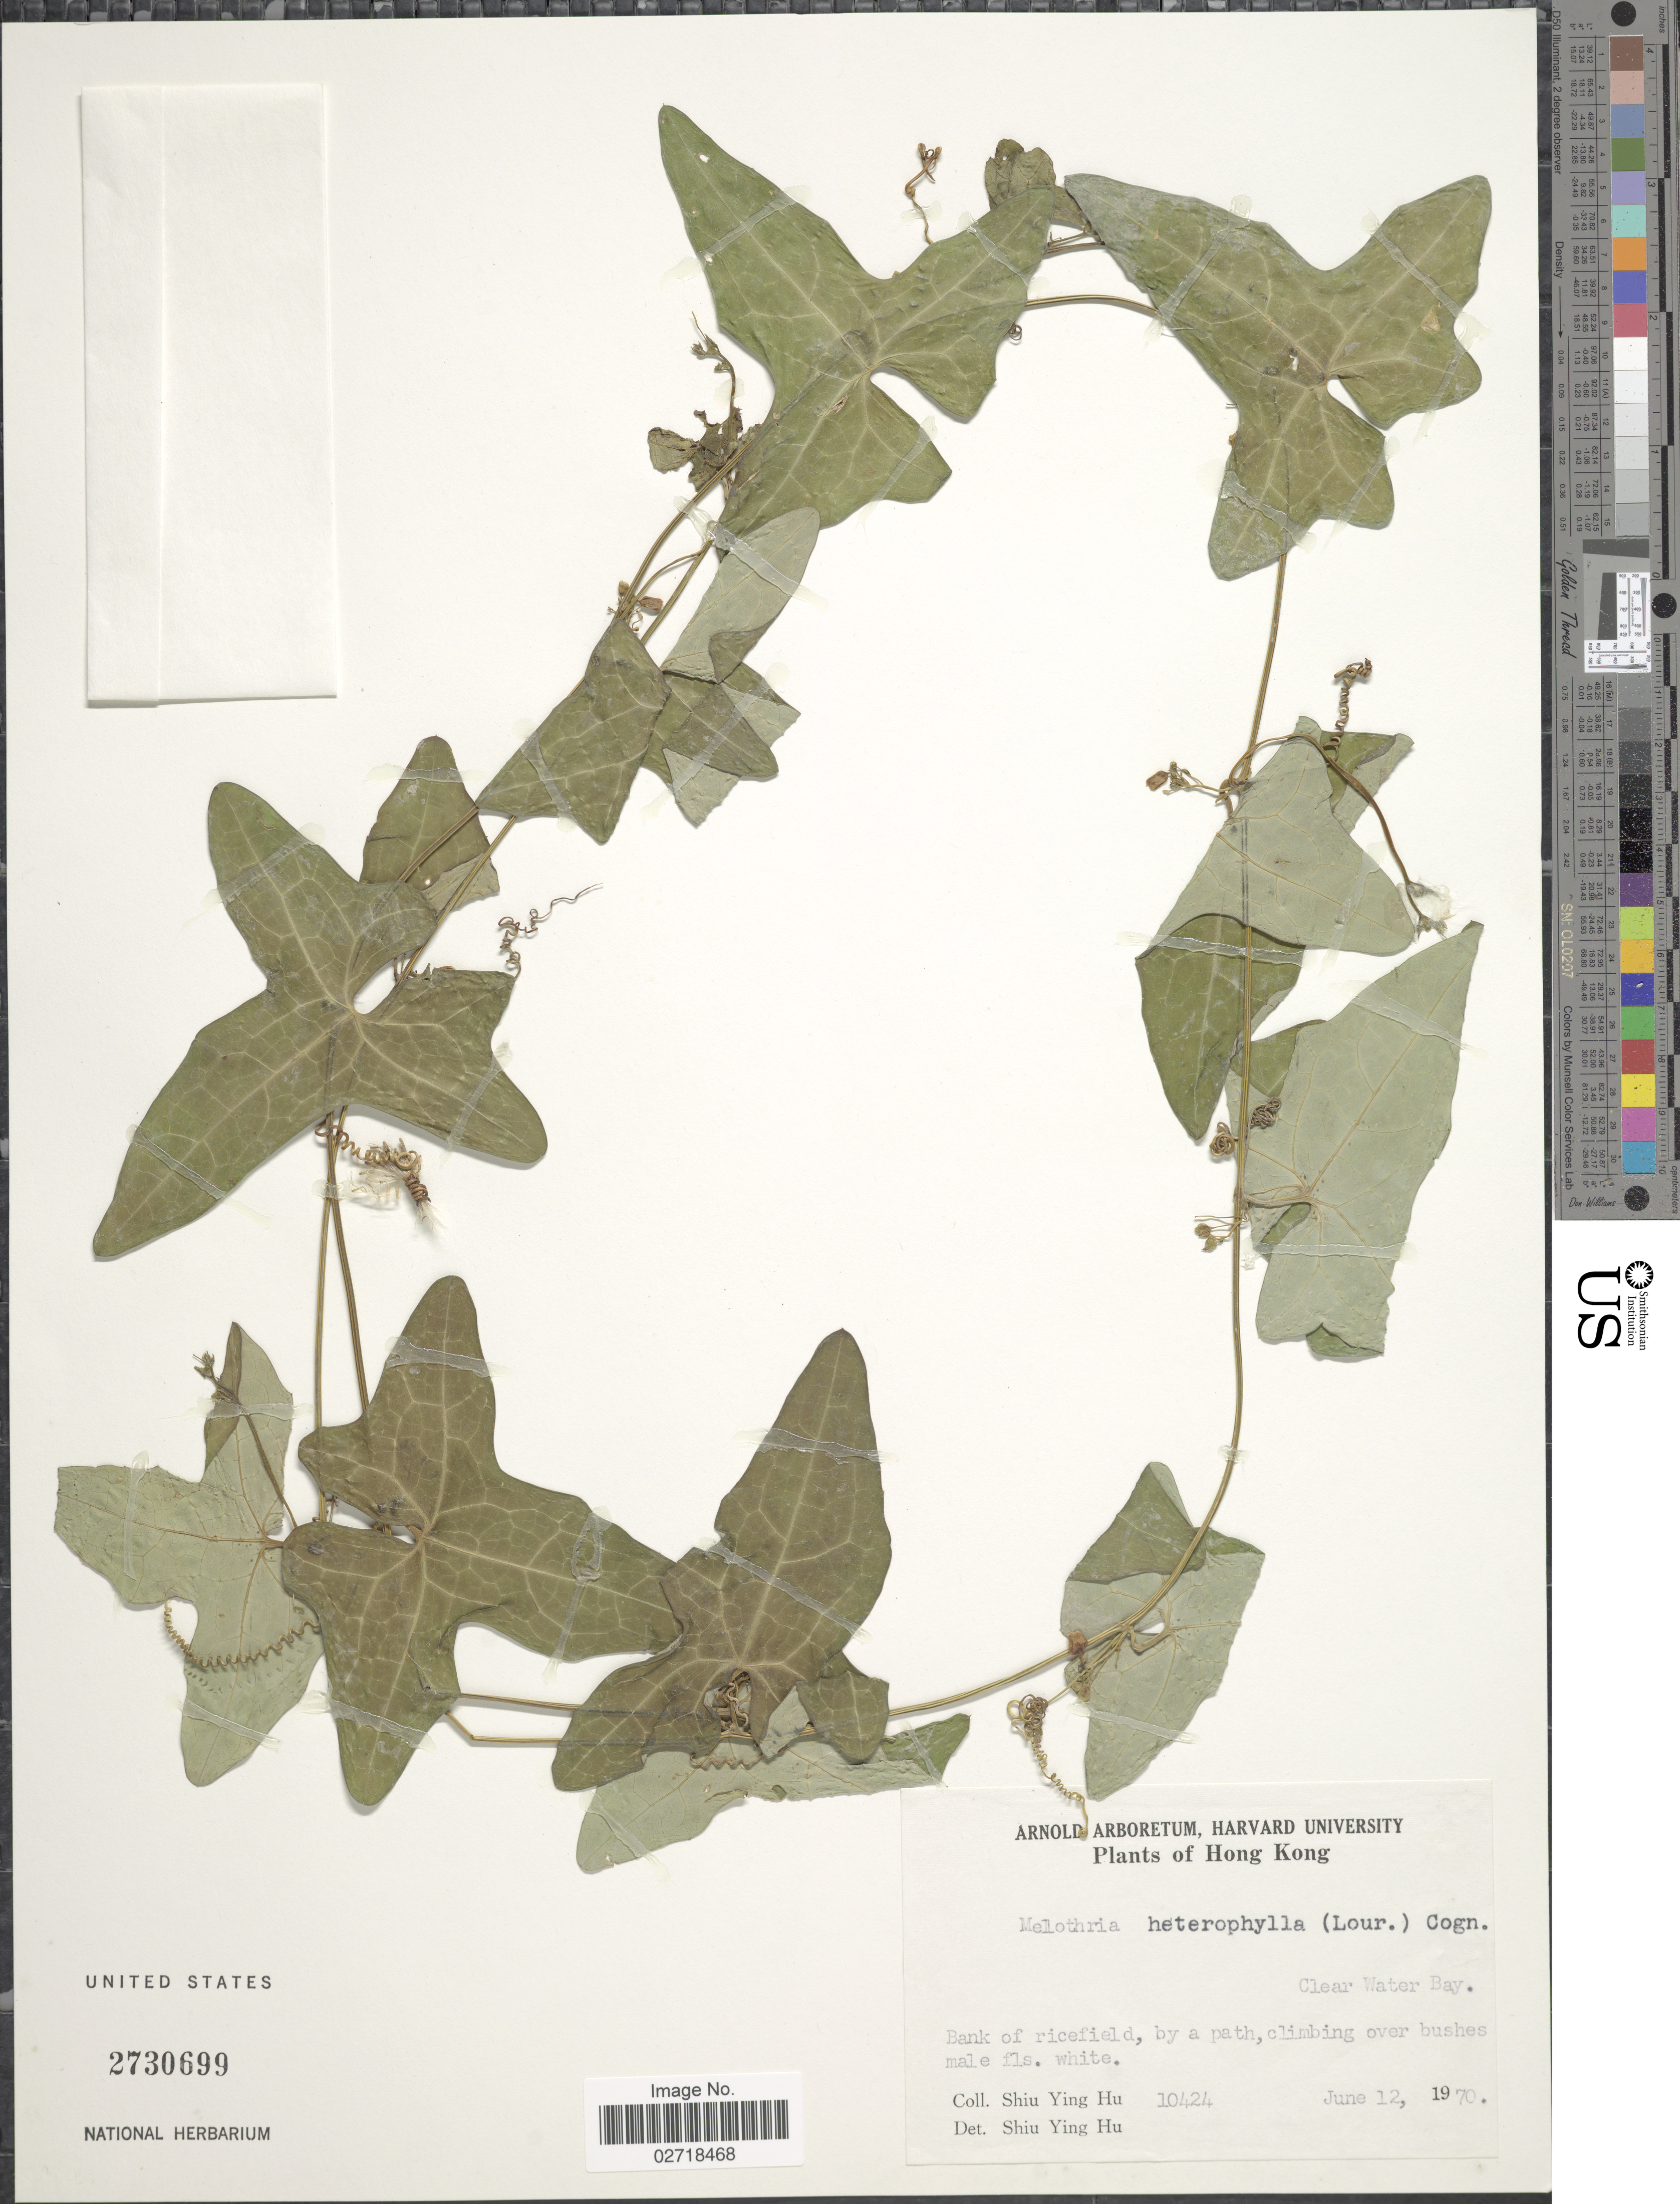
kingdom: Plantae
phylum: Tracheophyta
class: Magnoliopsida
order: Cucurbitales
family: Cucurbitaceae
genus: Solena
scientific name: Solena heterophylla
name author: Lour.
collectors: S. Y. Hu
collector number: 10424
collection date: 1970-06-12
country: China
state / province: Hong Kong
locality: Clear Water Bay. Bank of ricefield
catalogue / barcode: US 2730699